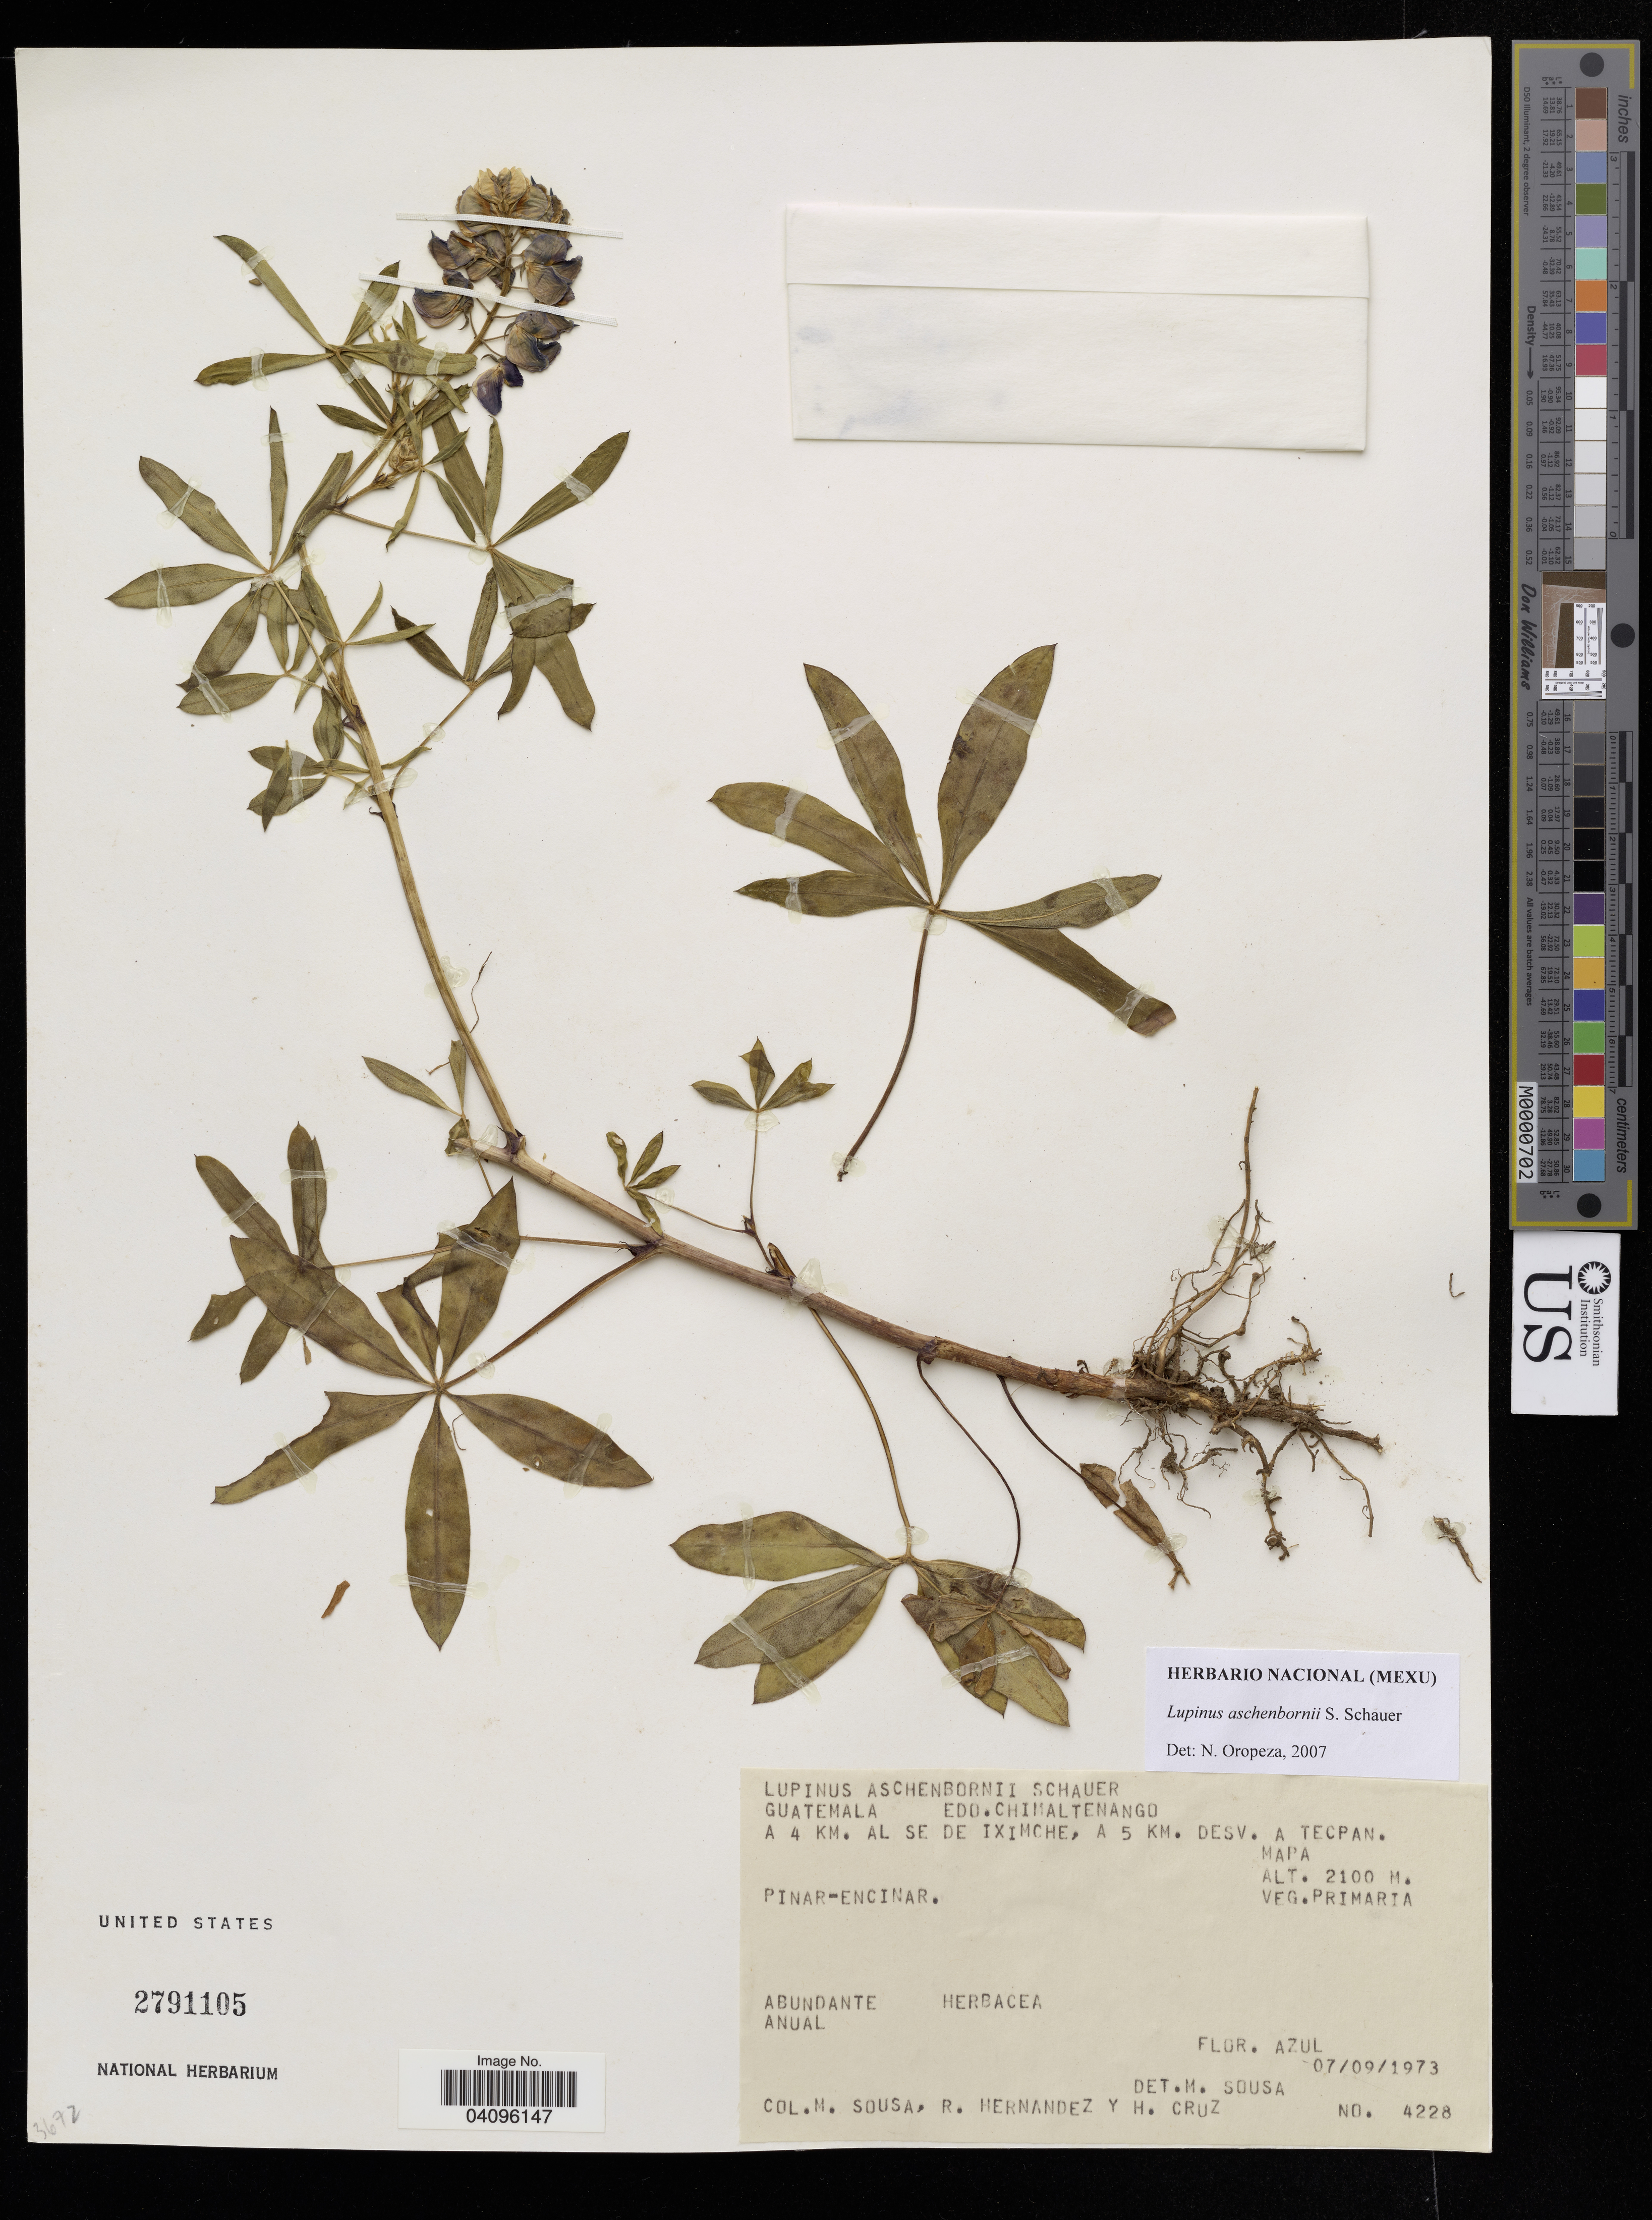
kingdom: Plantae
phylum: Tracheophyta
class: Magnoliopsida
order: Fabales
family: Fabaceae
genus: Lupinus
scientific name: Lupinus aschenbornii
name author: S. Schauer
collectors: M. Sousa, R. Hernandez & H. Cruz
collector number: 4228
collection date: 1973-09-07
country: Guatemala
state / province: Chimaltenango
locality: A 4 km. al se de Iximche, a 5 km. desv. a Tecpan. Mapa.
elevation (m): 2100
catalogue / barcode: US 2791105